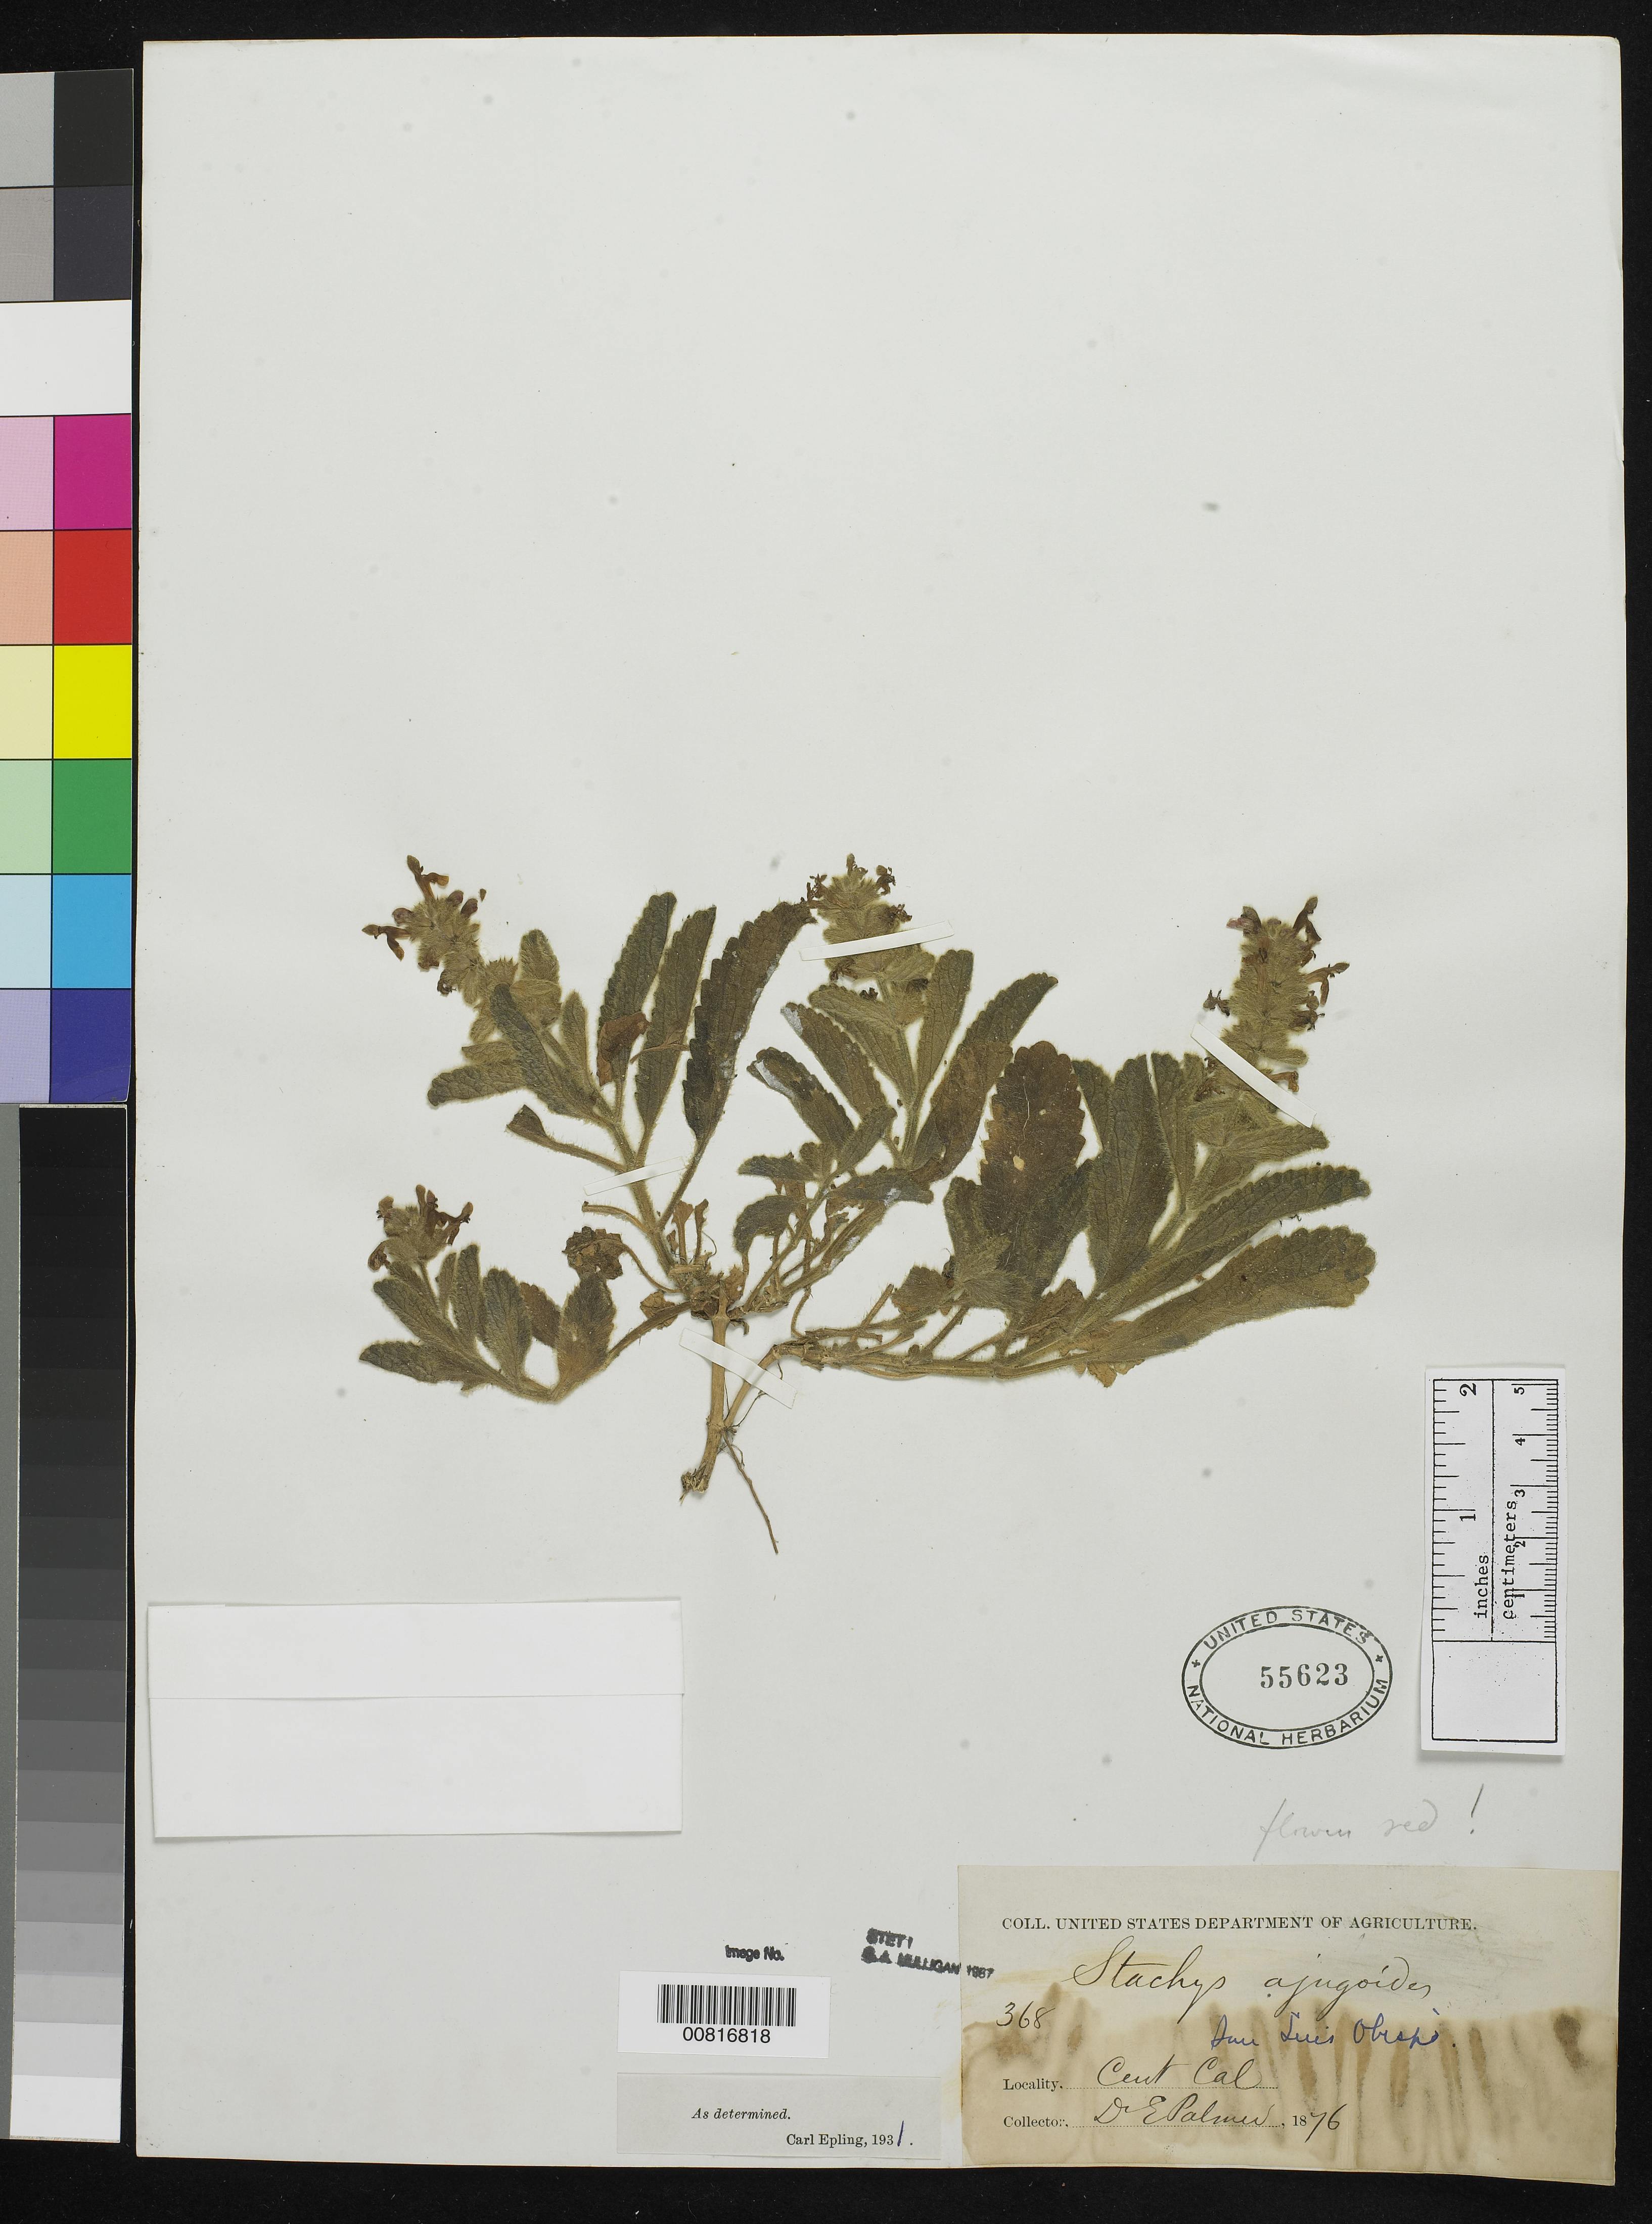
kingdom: Plantae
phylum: Tracheophyta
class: Magnoliopsida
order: Lamiales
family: Lamiaceae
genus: Stachys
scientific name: Stachys ajugoides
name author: Benth.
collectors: E. Palmer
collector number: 368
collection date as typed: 1876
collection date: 1876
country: United States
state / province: California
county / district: San Luis Obispo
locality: San Luis Obispo, Central California.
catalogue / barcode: US 55623